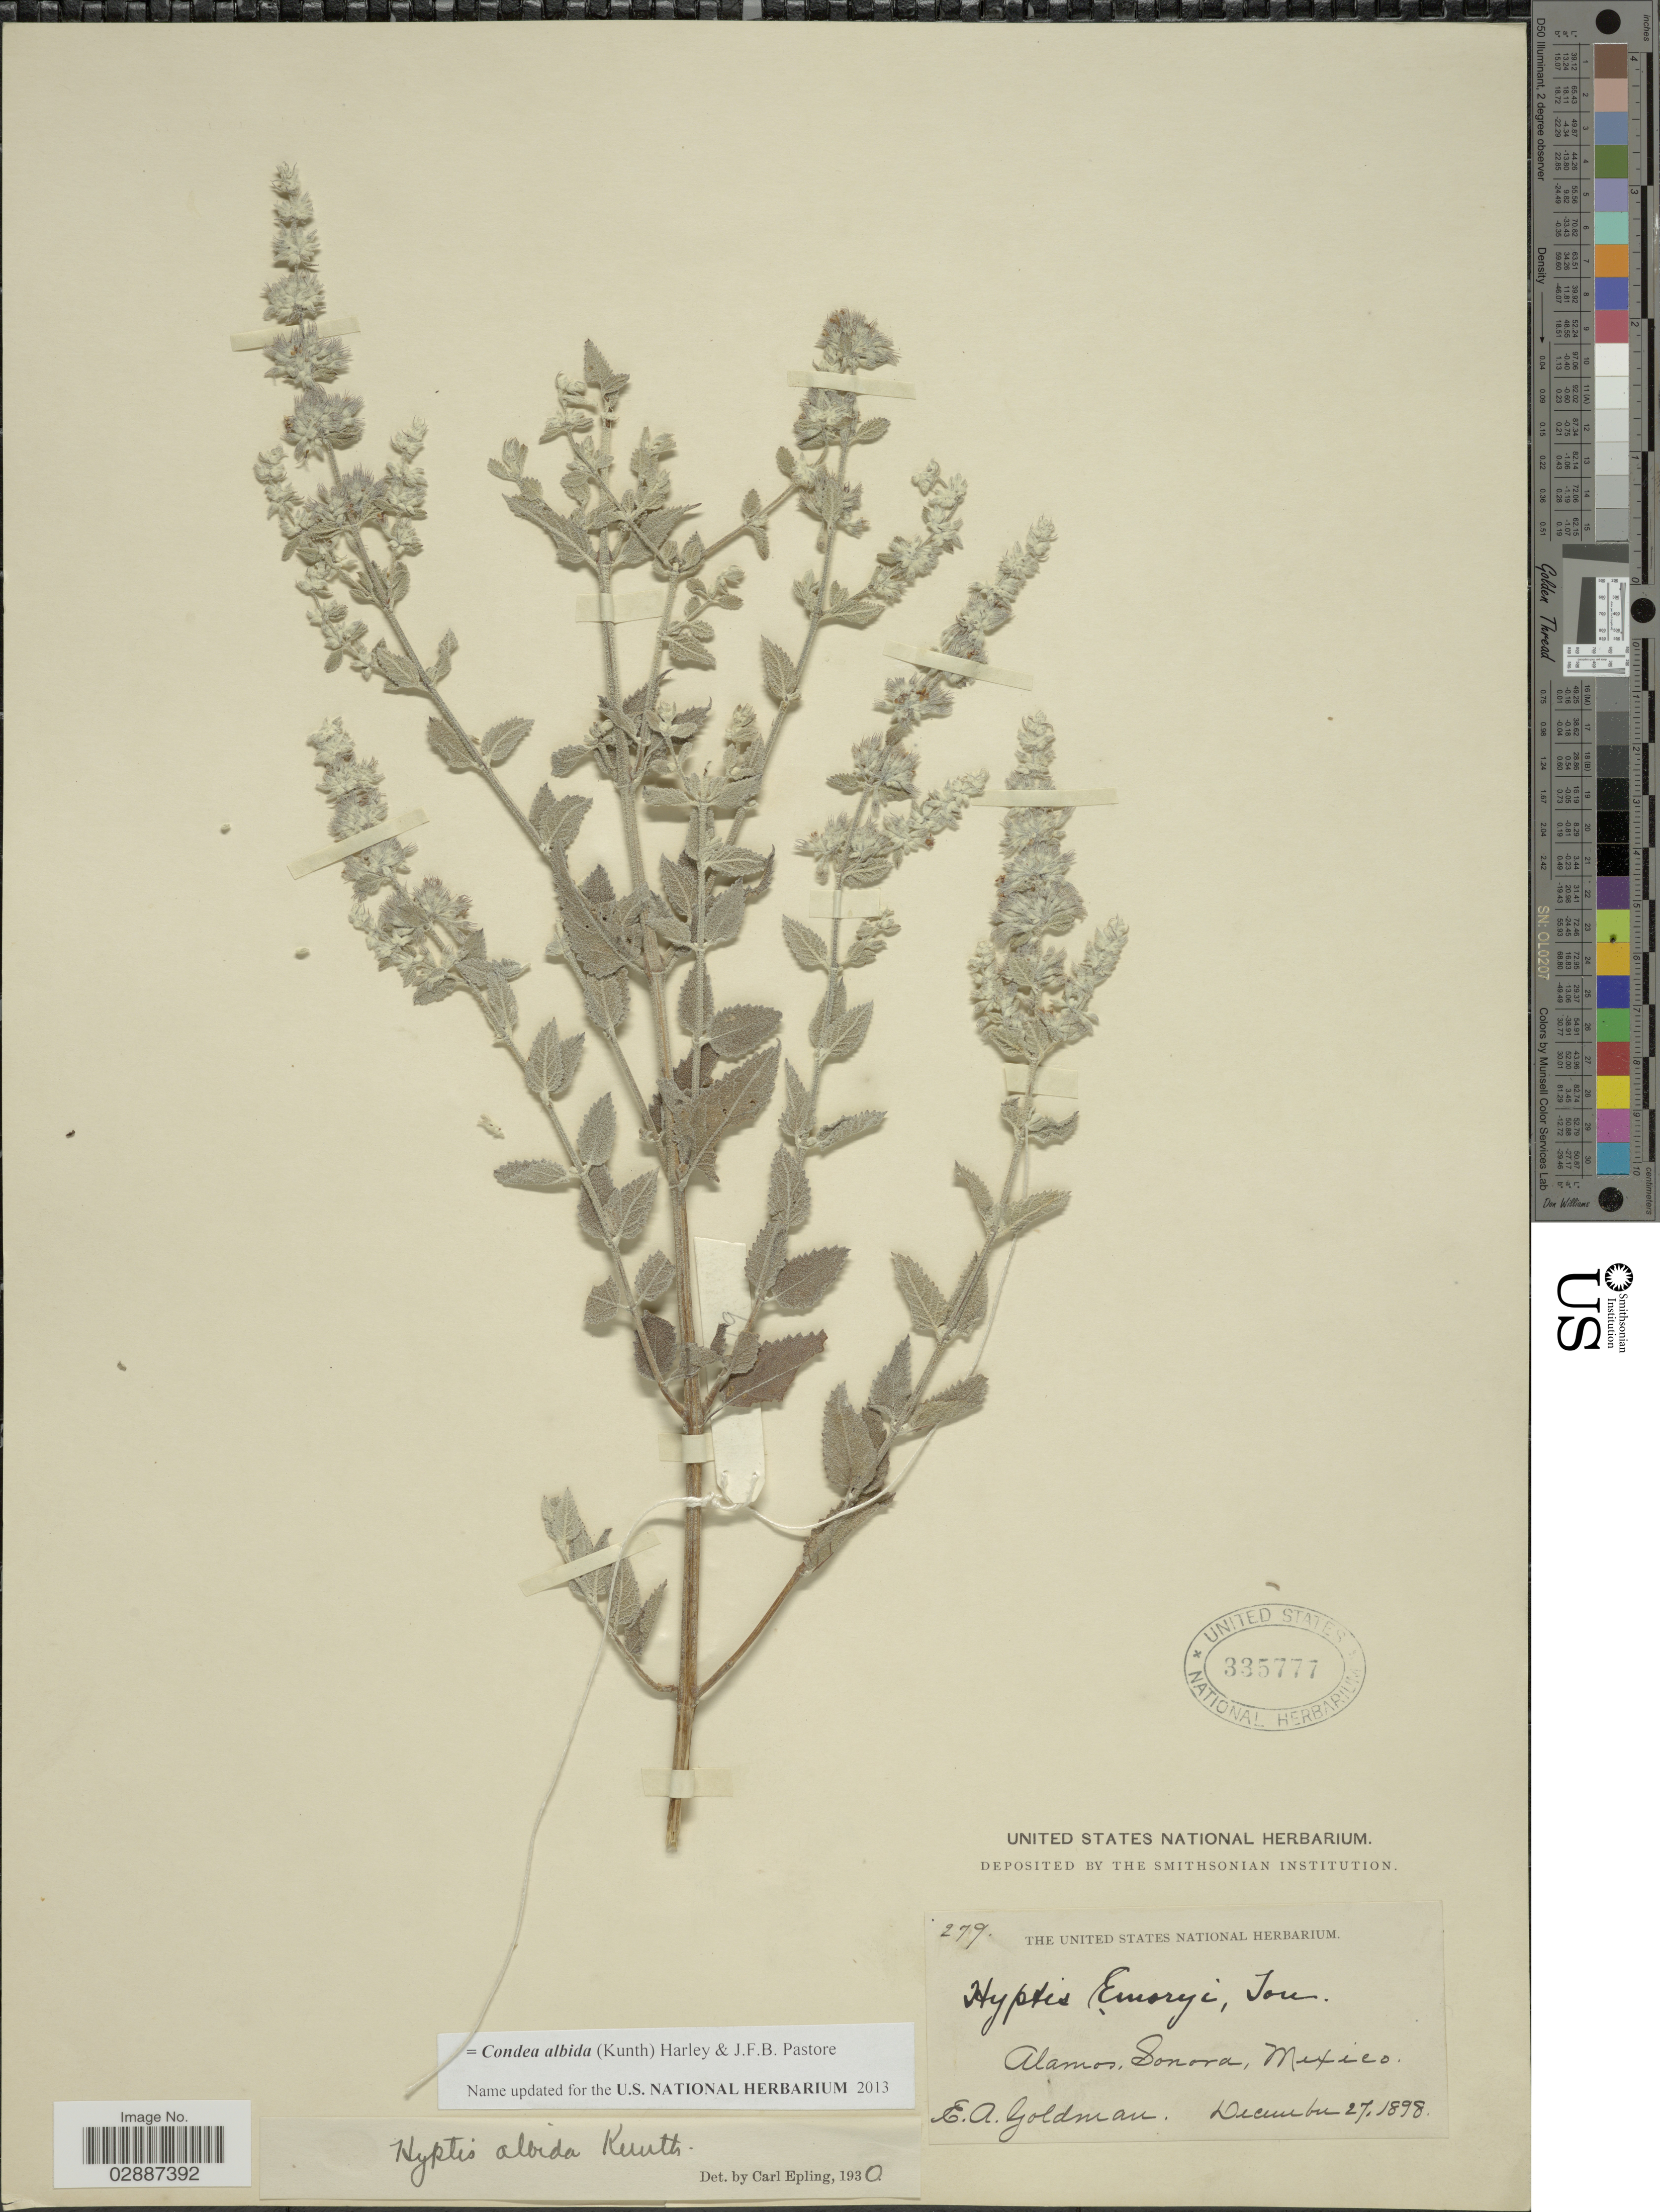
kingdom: Plantae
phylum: Tracheophyta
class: Magnoliopsida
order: Lamiales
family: Lamiaceae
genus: Condea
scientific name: Condea albida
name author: (Kunth) Harley & J.F.B. Pastore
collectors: E. A. Goldman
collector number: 279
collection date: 1898-12-27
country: Mexico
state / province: Sonora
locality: Alamos.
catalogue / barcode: US 335777